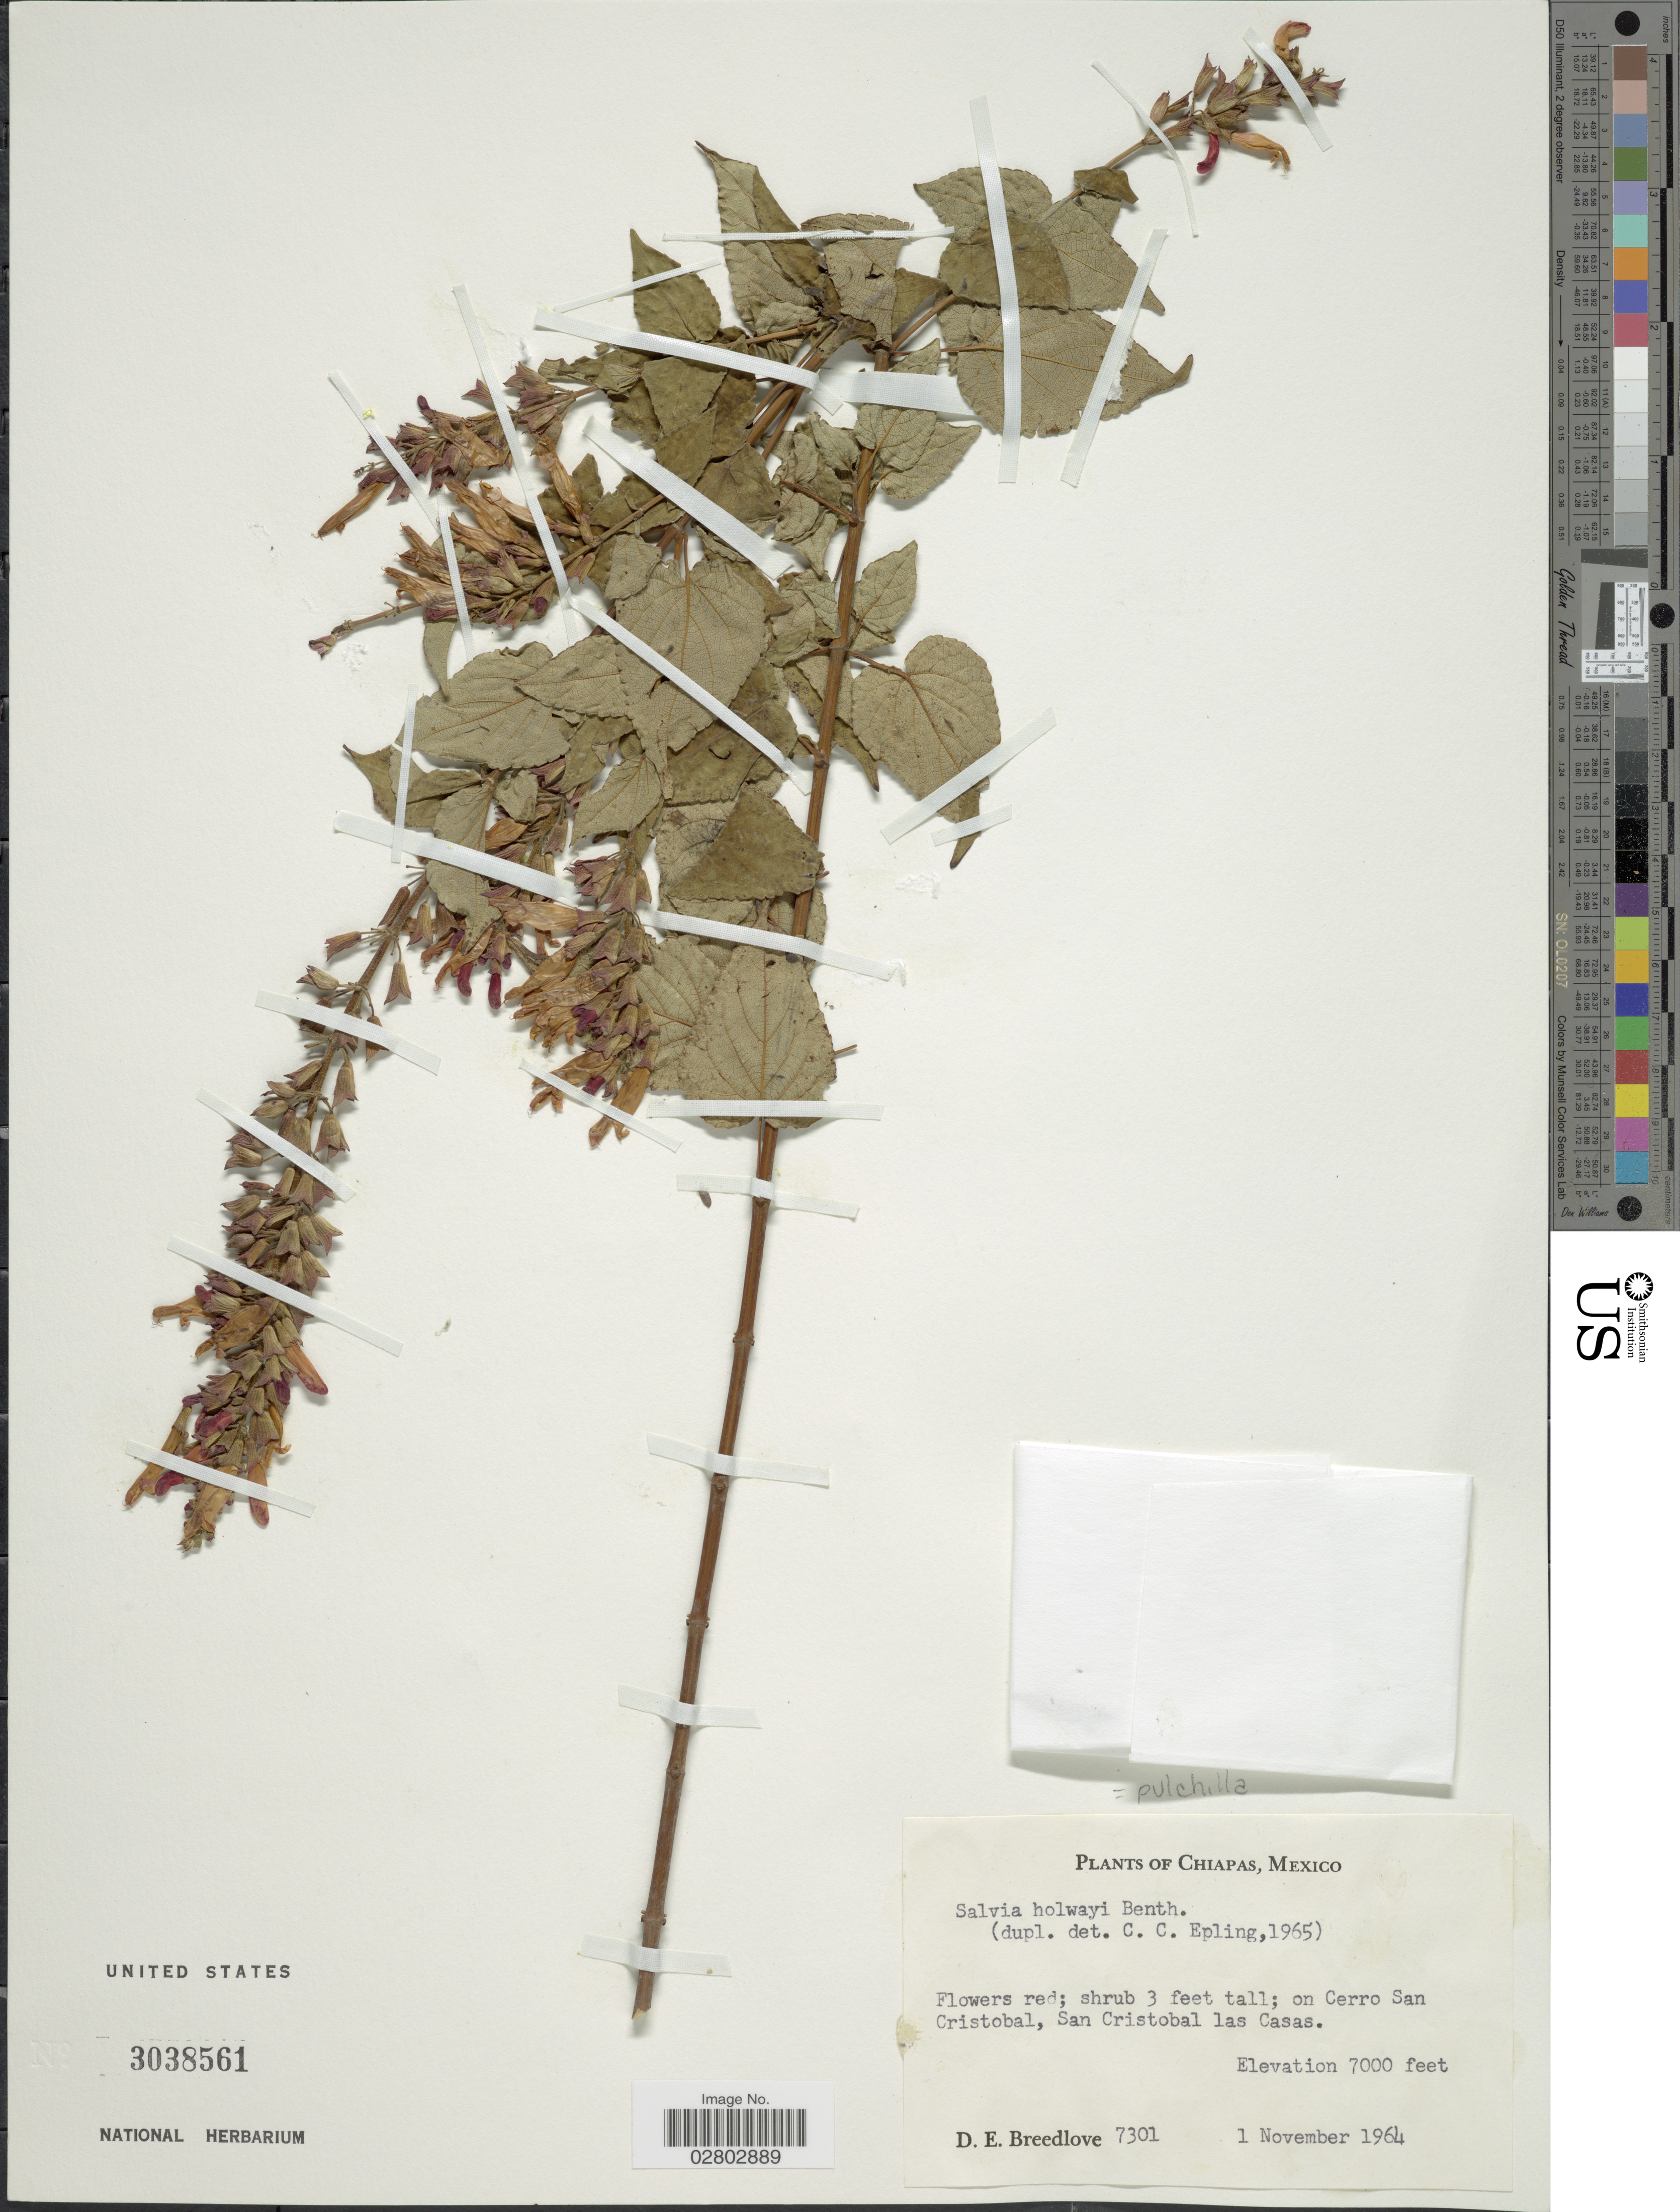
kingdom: Plantae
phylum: Tracheophyta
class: Magnoliopsida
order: Lamiales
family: Lamiaceae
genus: Salvia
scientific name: Salvia pulchella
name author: DC.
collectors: D. E. Breedlove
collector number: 7301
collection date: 1964-11-01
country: Mexico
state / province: Chiapas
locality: On Cerro San Cristobal, San Cristobal las Casas.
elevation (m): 2134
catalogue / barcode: US 3038561